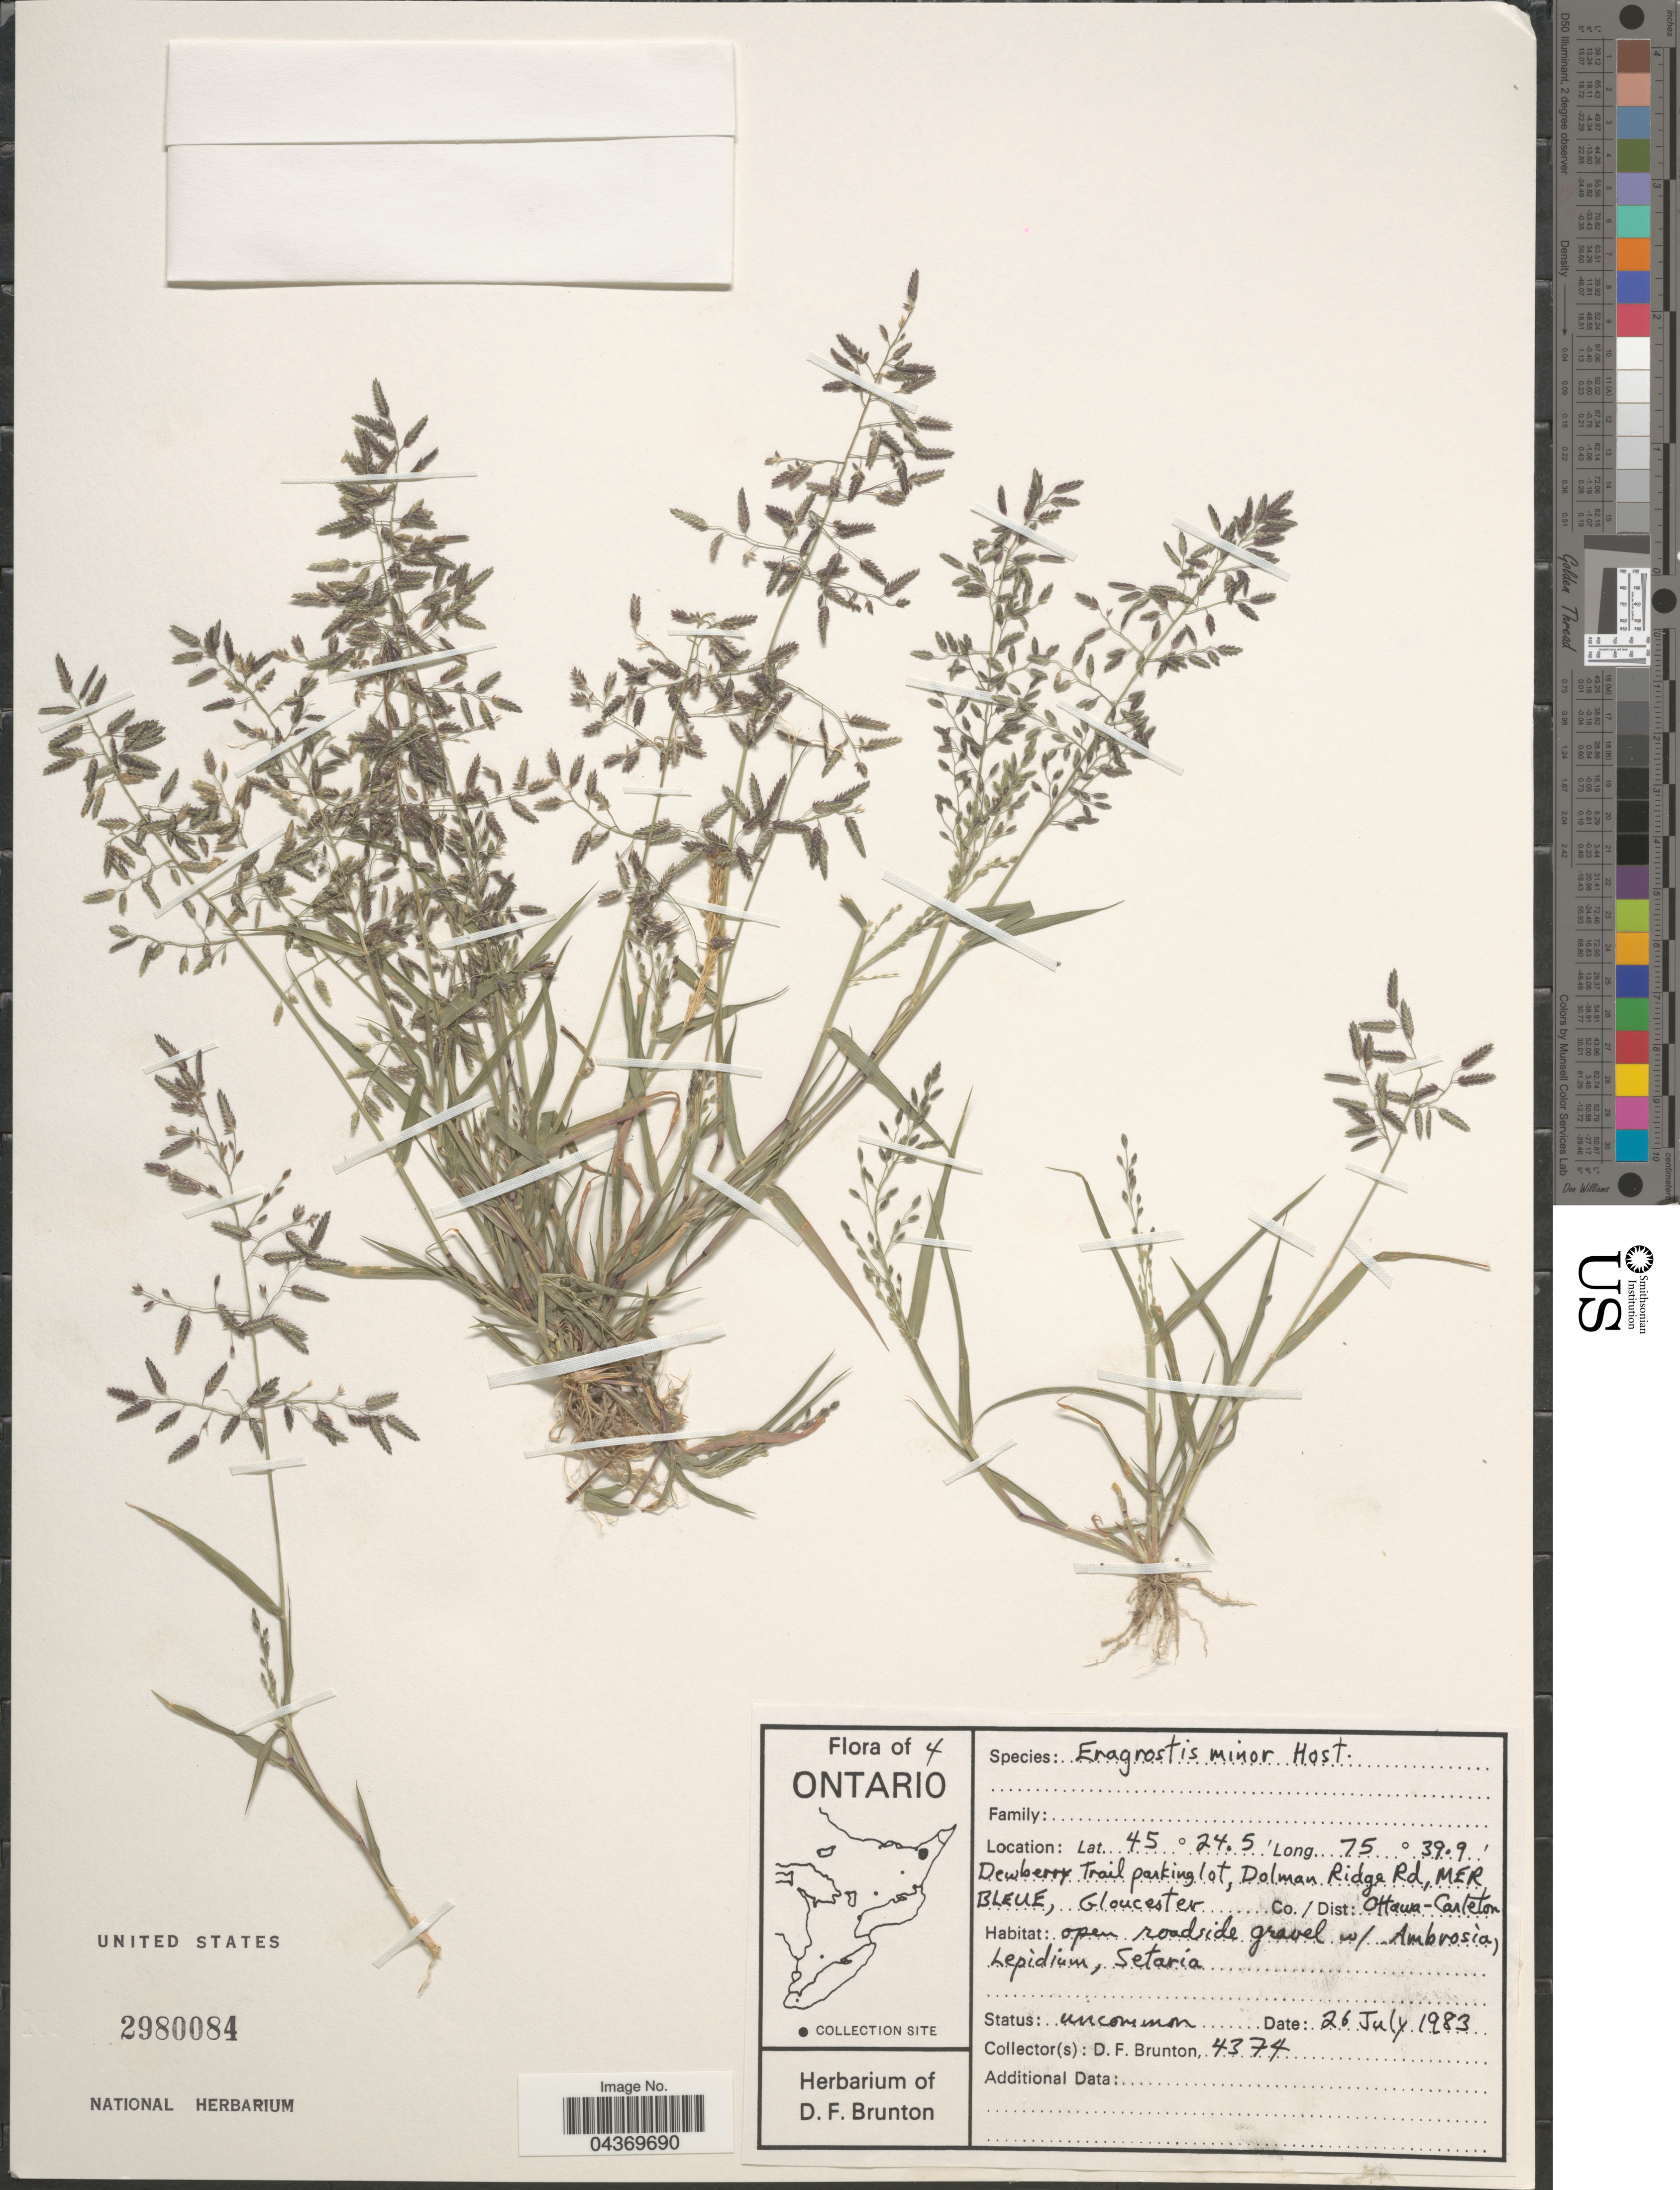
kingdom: Plantae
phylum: Tracheophyta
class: Liliopsida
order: Poales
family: Poaceae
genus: Eragrostis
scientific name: Eragrostis minor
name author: Host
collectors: D. Brunton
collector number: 4374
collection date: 1983-07-26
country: Canada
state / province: Ontario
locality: Dewberry Trail parking lot, Dolman Ridge Rd, Mer Bleue, Gloucester Co./Dist: Ottawa-Carleton.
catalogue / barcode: US 2980084